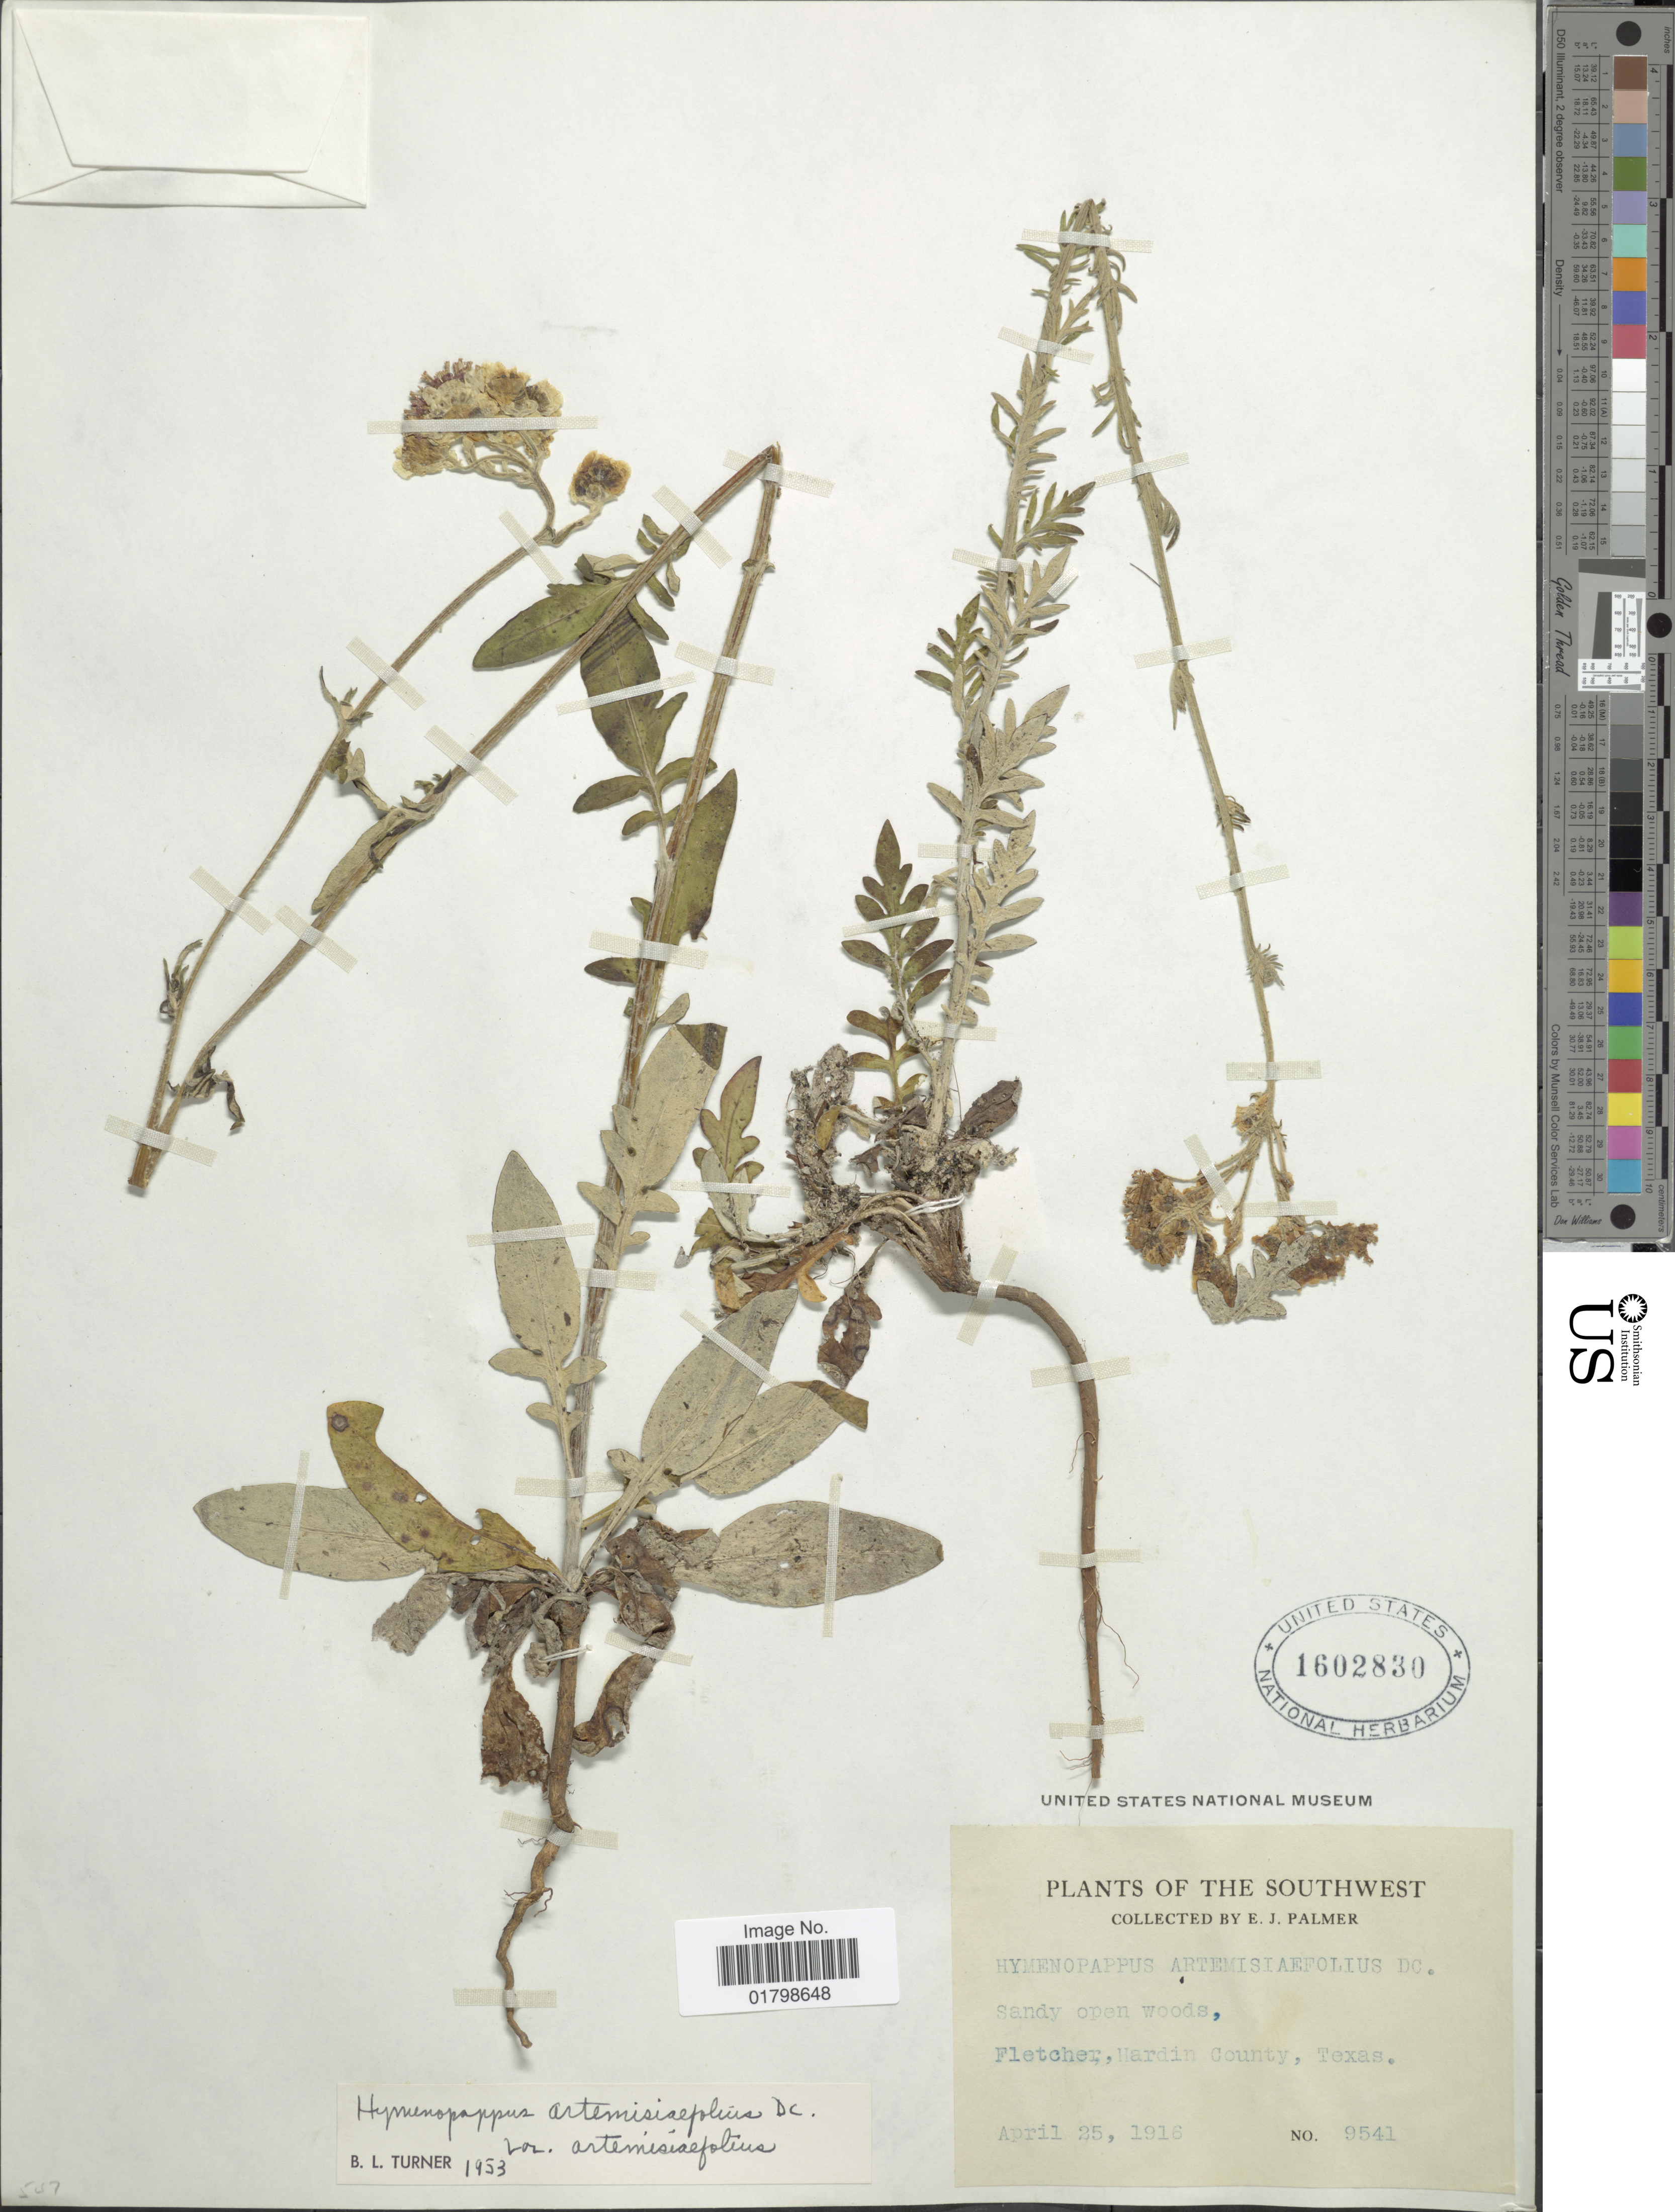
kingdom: Plantae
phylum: Tracheophyta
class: Magnoliopsida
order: Asterales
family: Asteraceae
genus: Hymenopappus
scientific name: Hymenopappus artemisiifolius var. artemisiifolius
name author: DC.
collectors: E. J. Palmer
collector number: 9541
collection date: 1916-04-25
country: United States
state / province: Texas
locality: The Southwest, Fletcher, Hardin County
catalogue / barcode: US 1602830